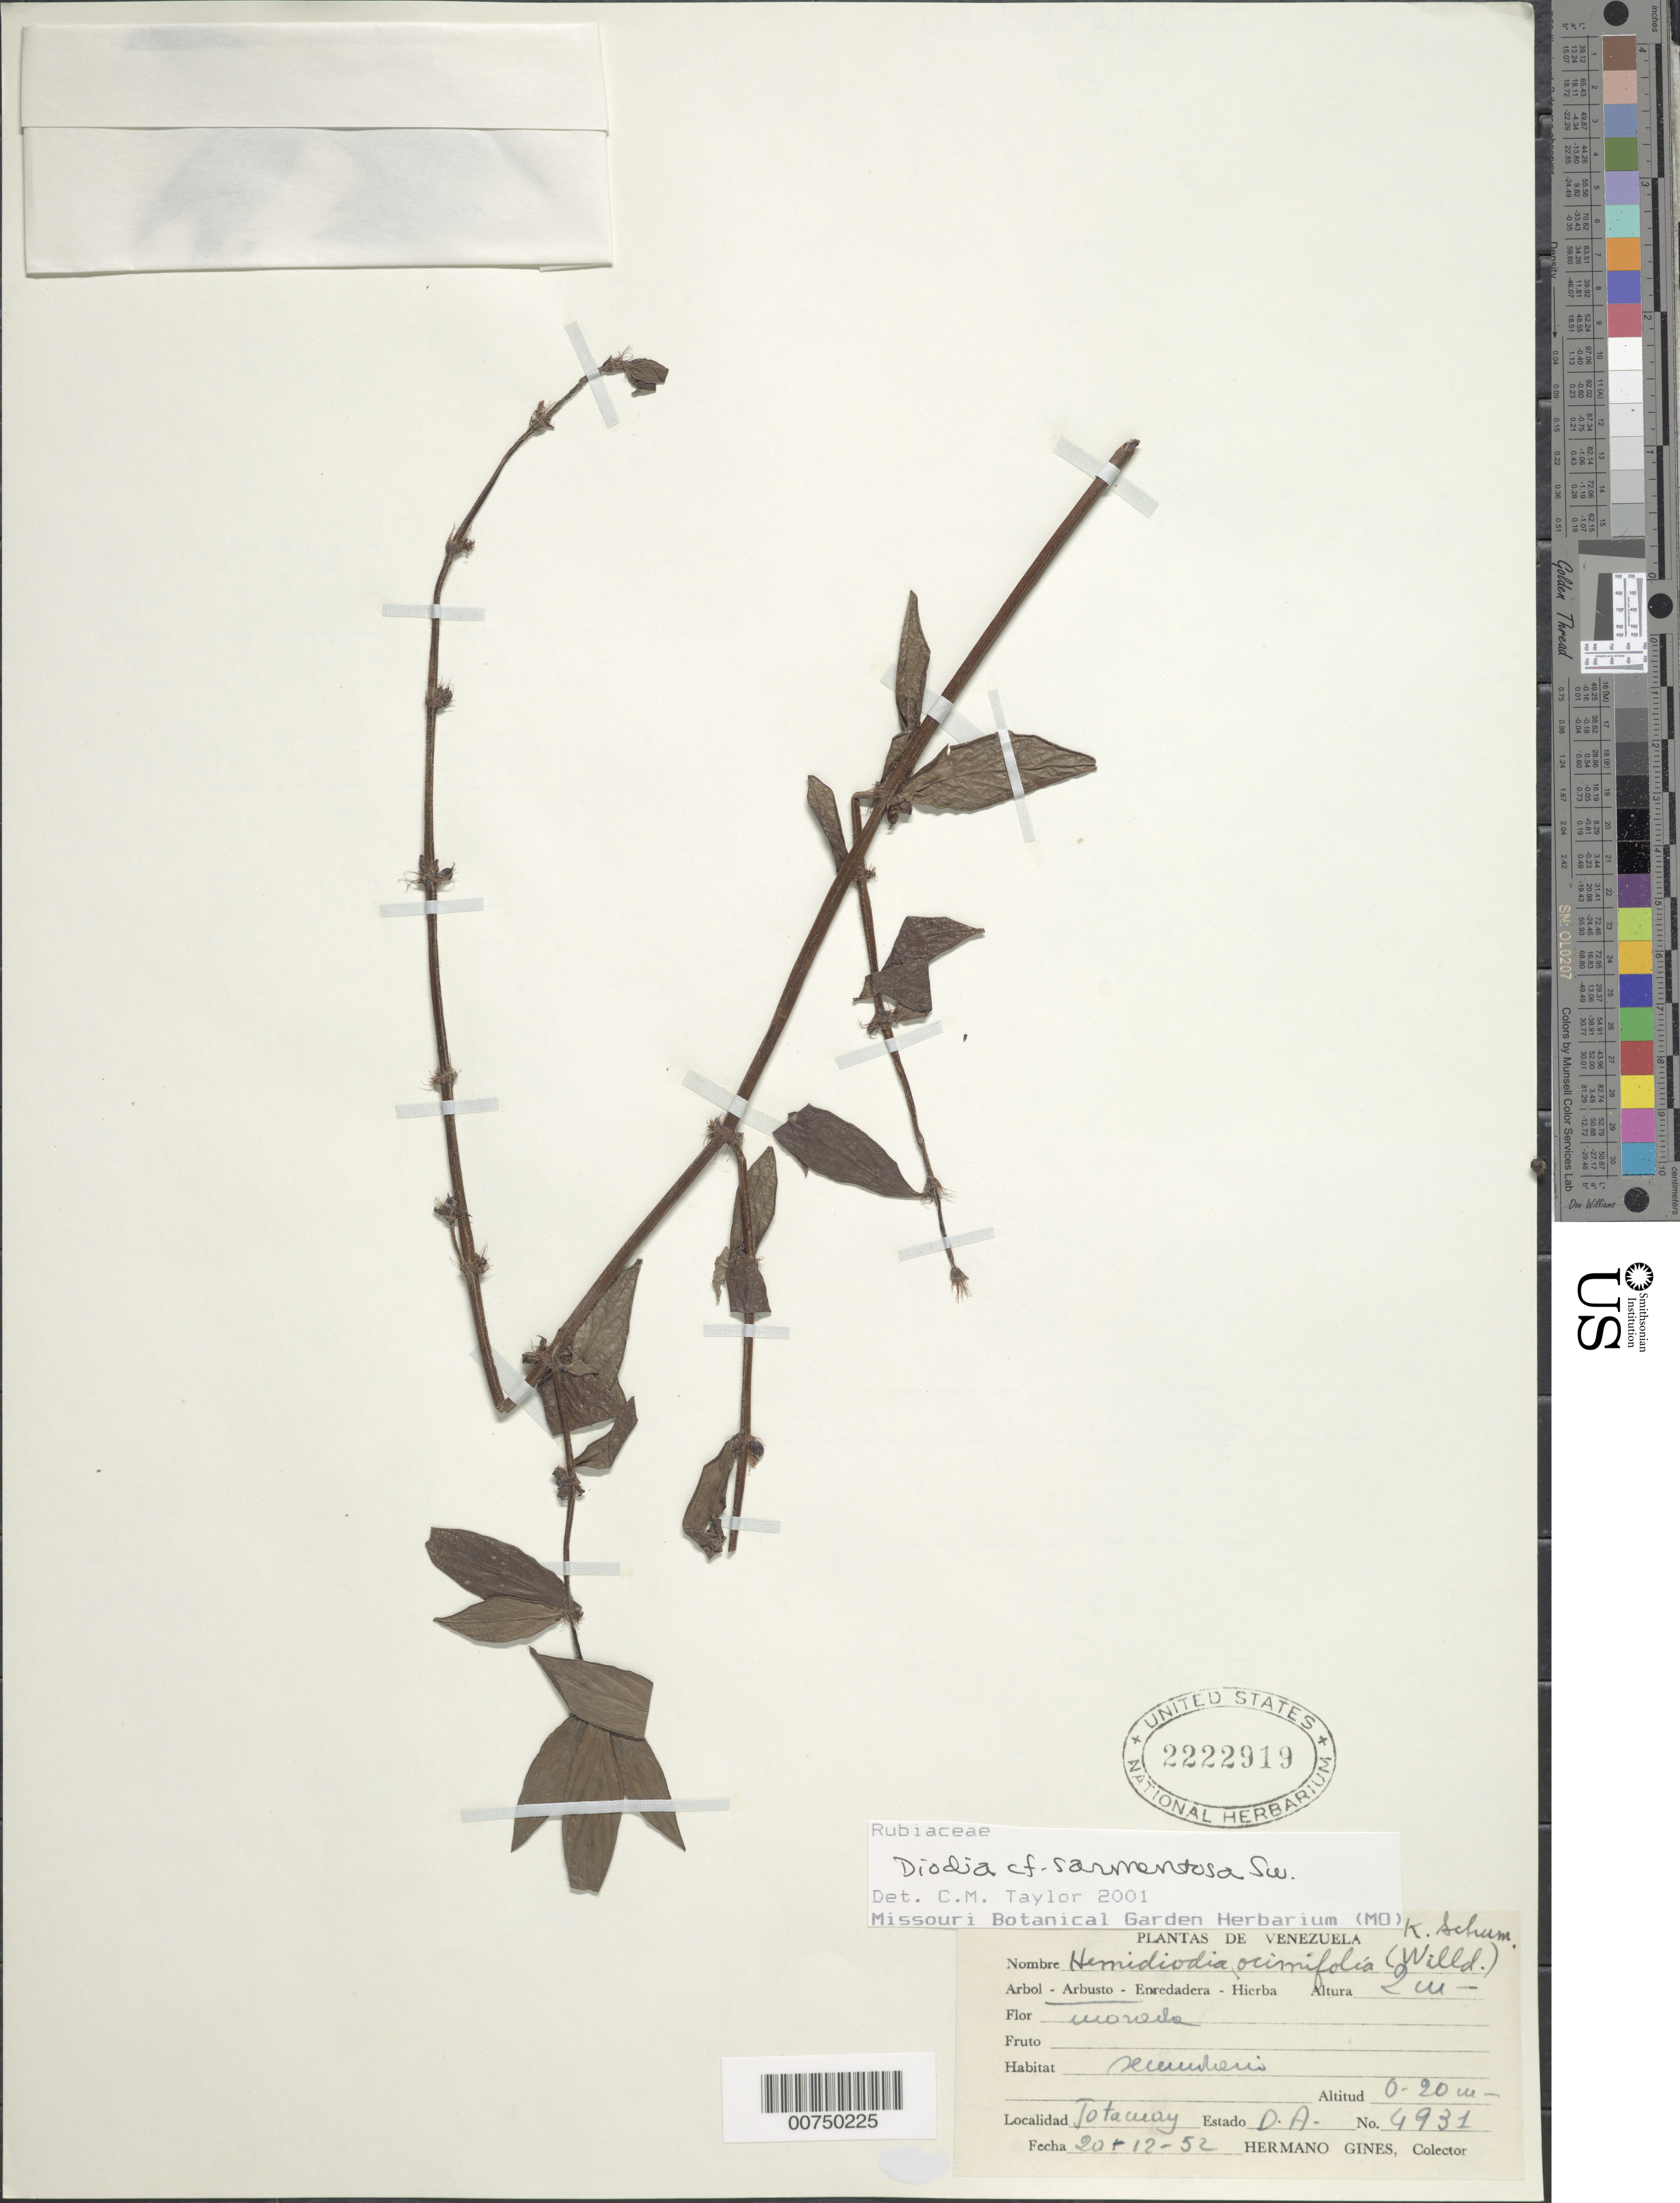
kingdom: Plantae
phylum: Tracheophyta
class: Magnoliopsida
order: Gentianales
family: Rubiaceae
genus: Diodia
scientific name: Diodia sarmentosa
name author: Sw.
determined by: Taylor, Charlotte M.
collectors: H. Gines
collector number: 4931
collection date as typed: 20-Dec-52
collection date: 1952-12-20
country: Venezuela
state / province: Delta Amacuro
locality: Jotacuay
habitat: Secundario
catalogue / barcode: US 2222919